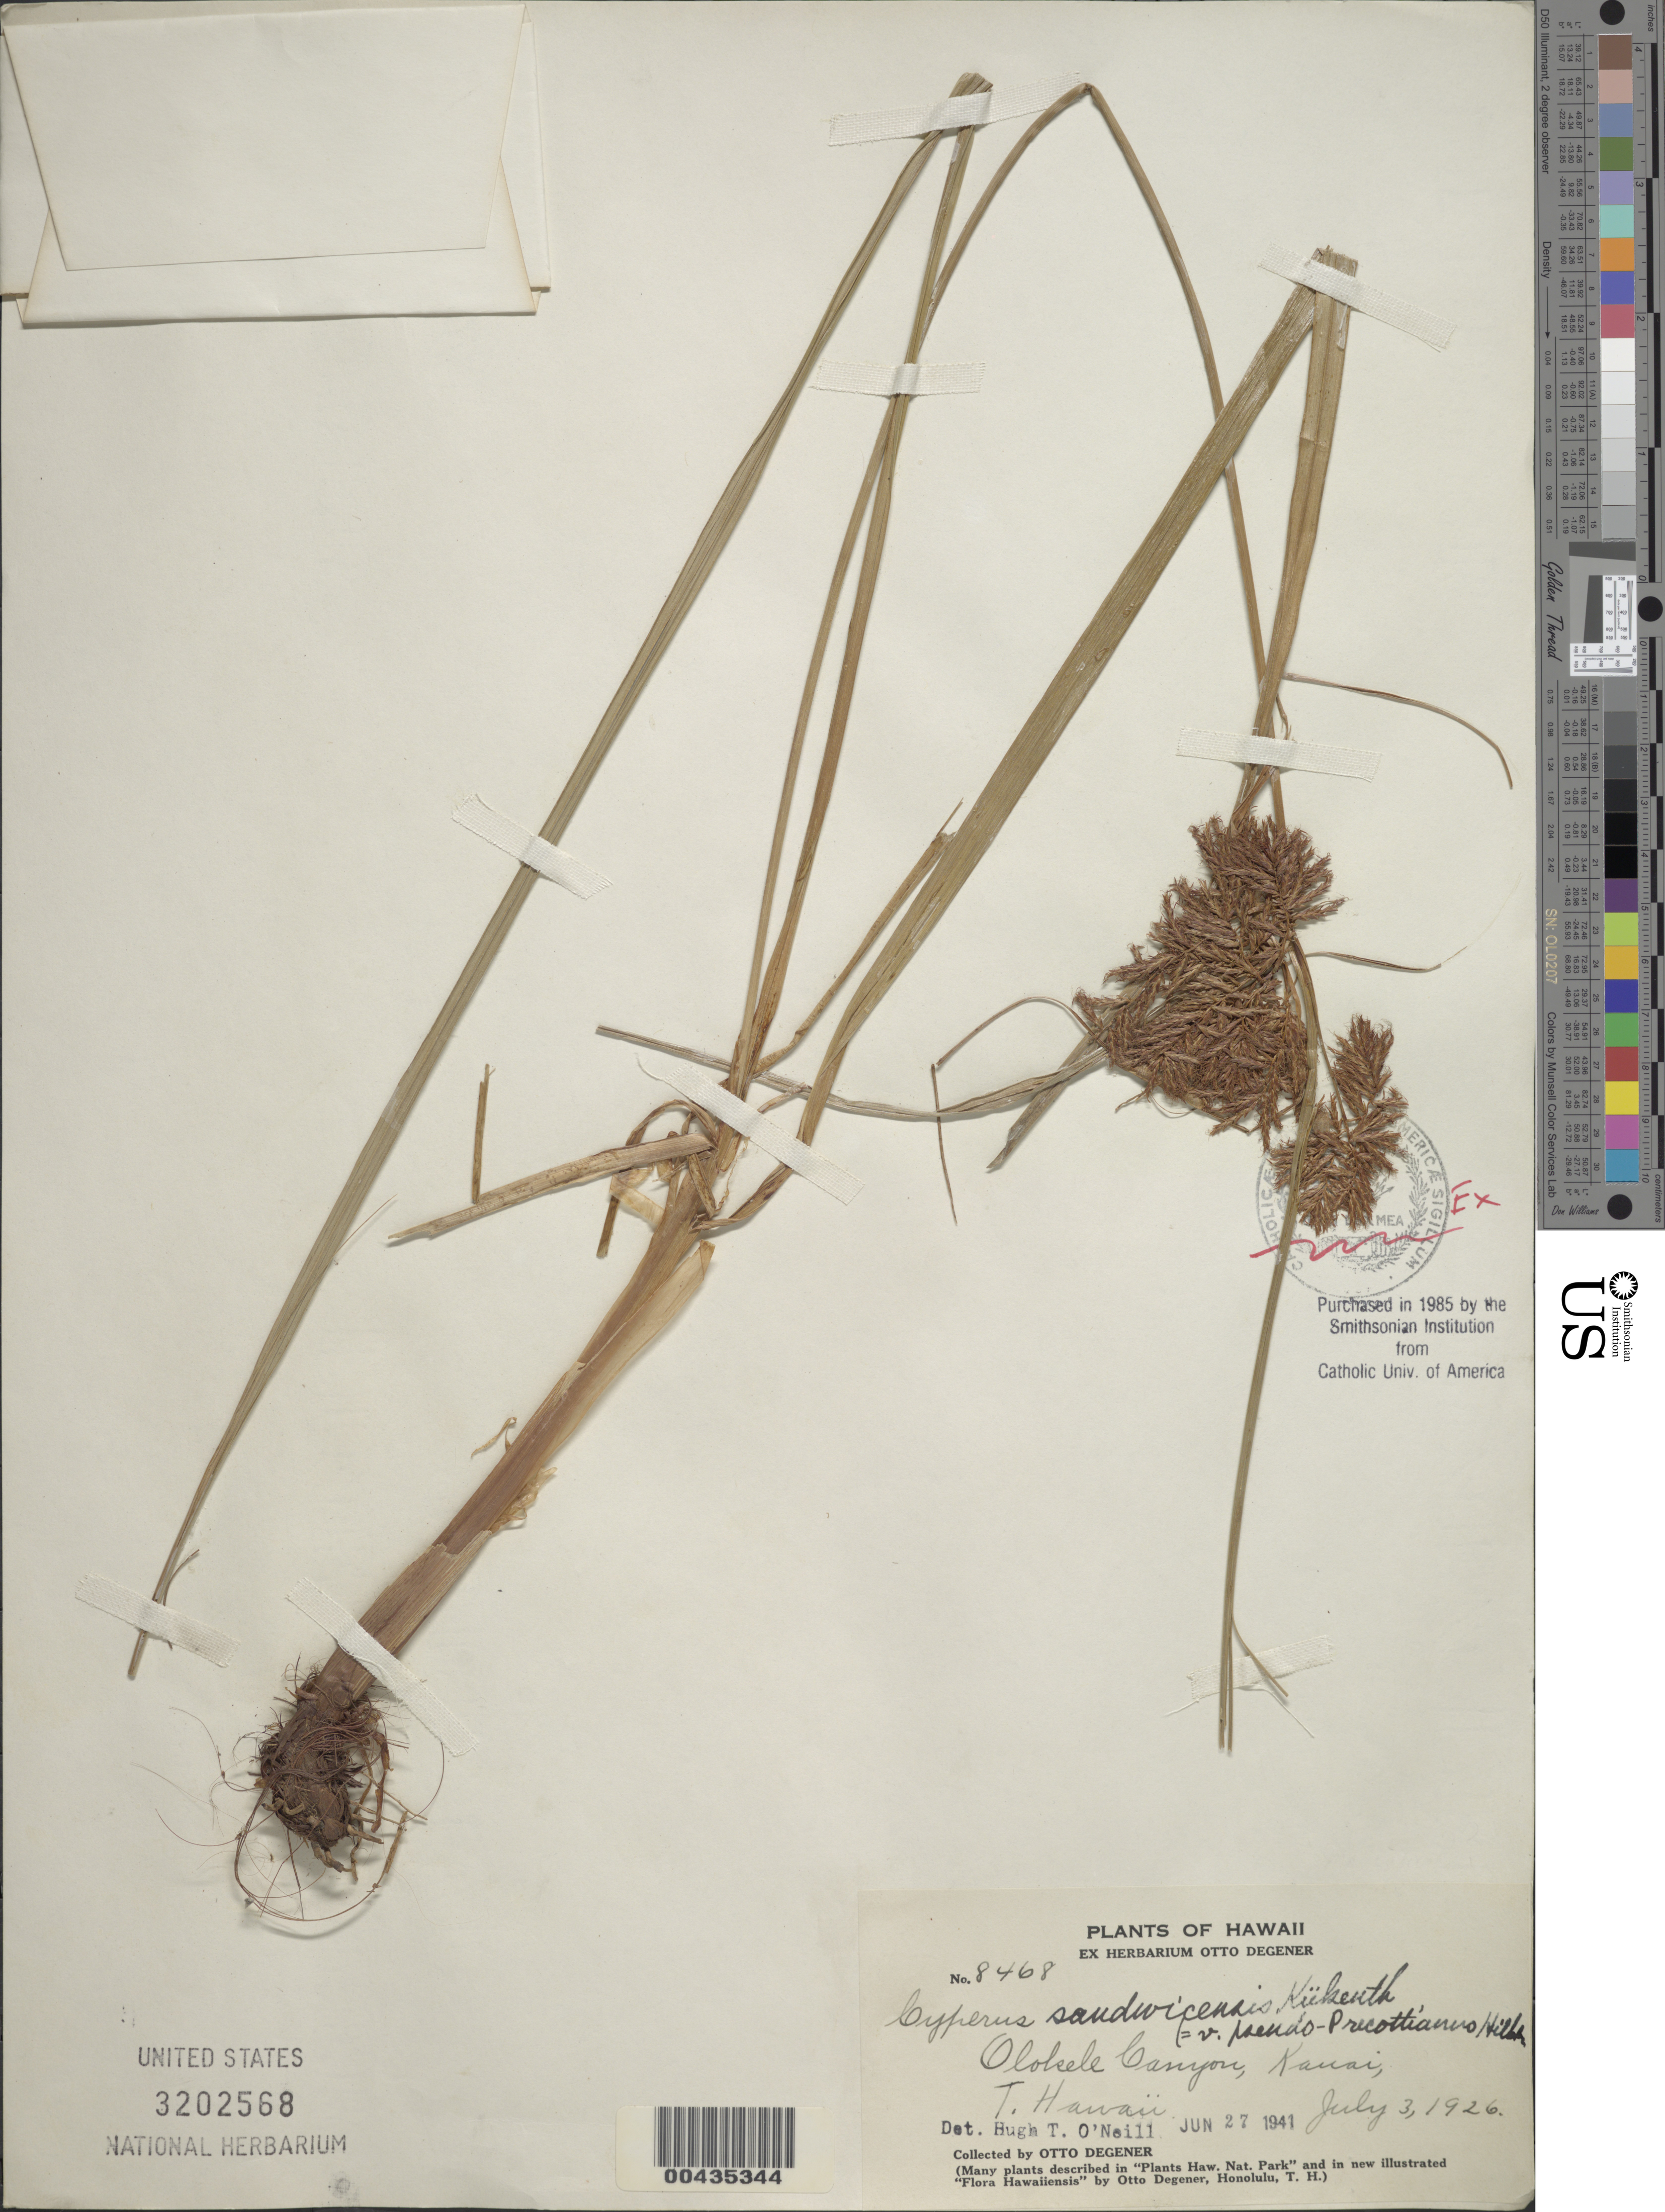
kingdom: Plantae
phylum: Tracheophyta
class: Liliopsida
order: Poales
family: Cyperaceae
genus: Cyperus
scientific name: Cyperus sandwicensis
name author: Kük.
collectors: O. Degener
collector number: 8468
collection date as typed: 3 Jul 1926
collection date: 1926-07-03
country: United States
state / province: Hawaii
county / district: Kauai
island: Kaua'i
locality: Olokele Canyon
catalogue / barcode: US 3202568